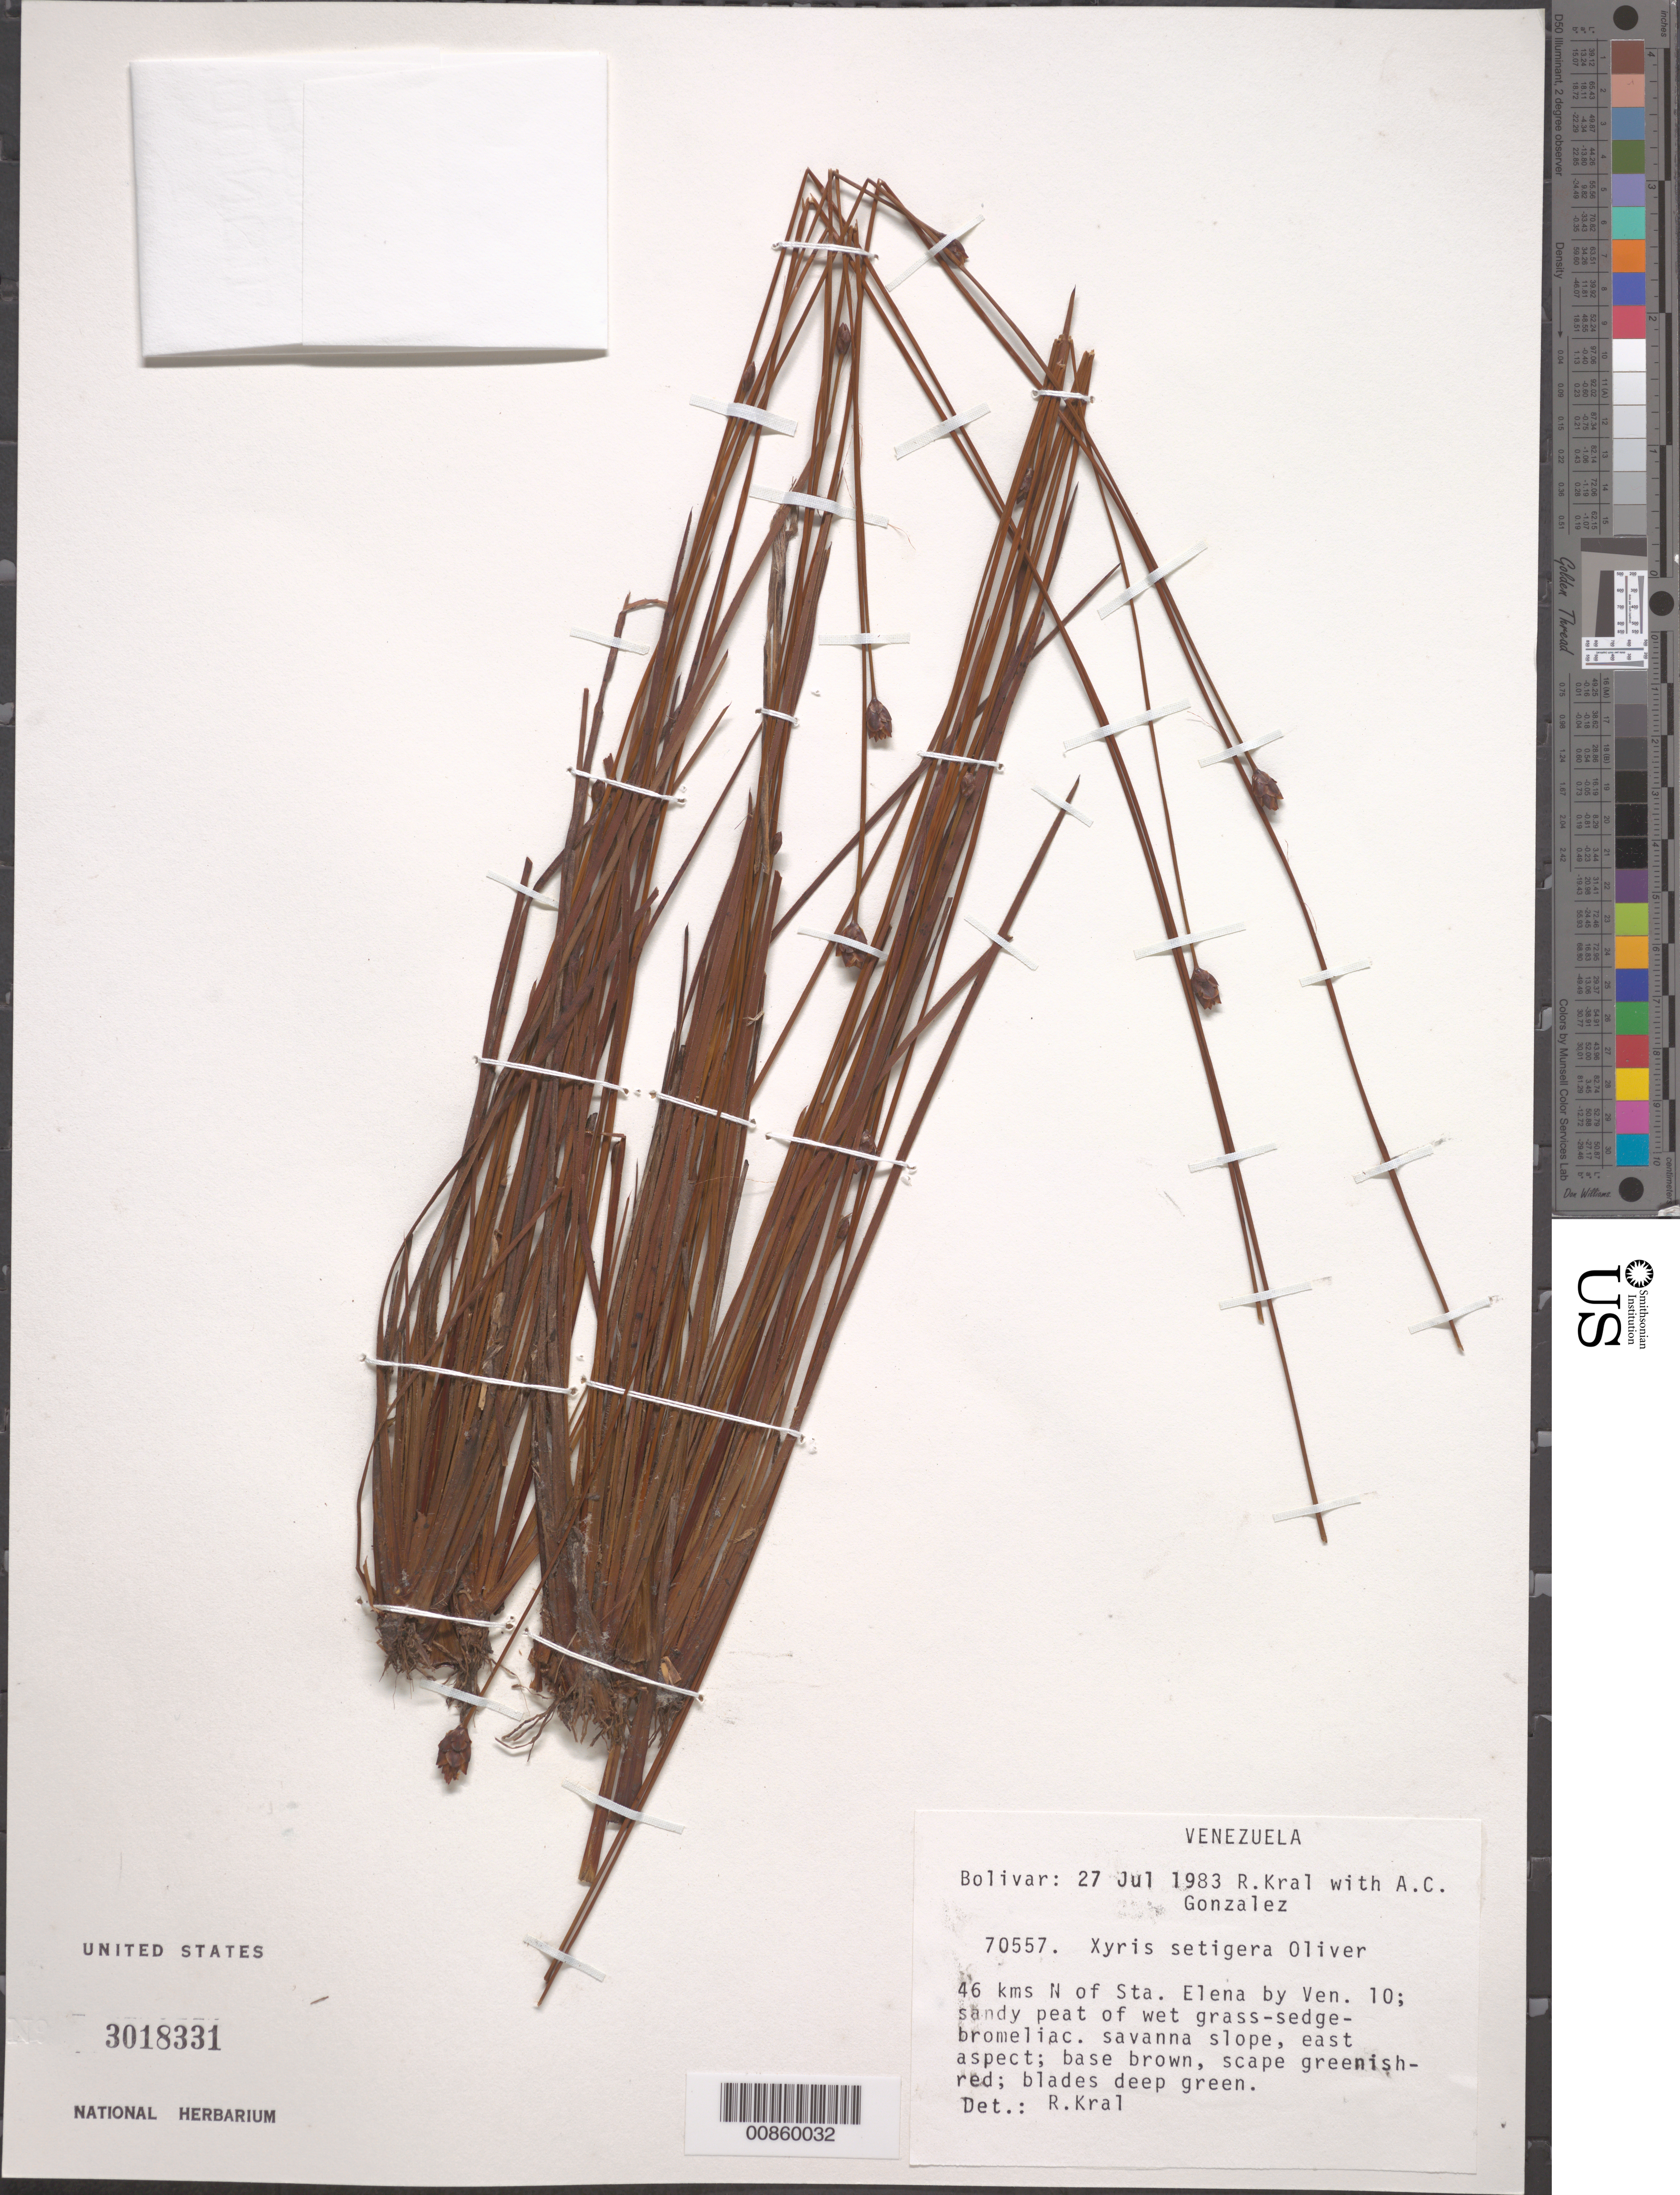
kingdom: Plantae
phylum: Tracheophyta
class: Liliopsida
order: Poales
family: Xyridaceae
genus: Xyris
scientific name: Xyris setigera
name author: Oliv.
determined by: Kral, Robert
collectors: R. Kral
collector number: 70557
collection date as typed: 27-Jul-83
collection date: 1983-07-27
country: Venezuela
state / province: Bolívar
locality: Sta. Elena de Uairén, 46 km N, by Ven. 10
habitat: Sandy peat of wet grass-sedge-bromelia savanna; slope, east aspect.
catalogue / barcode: US 3018331